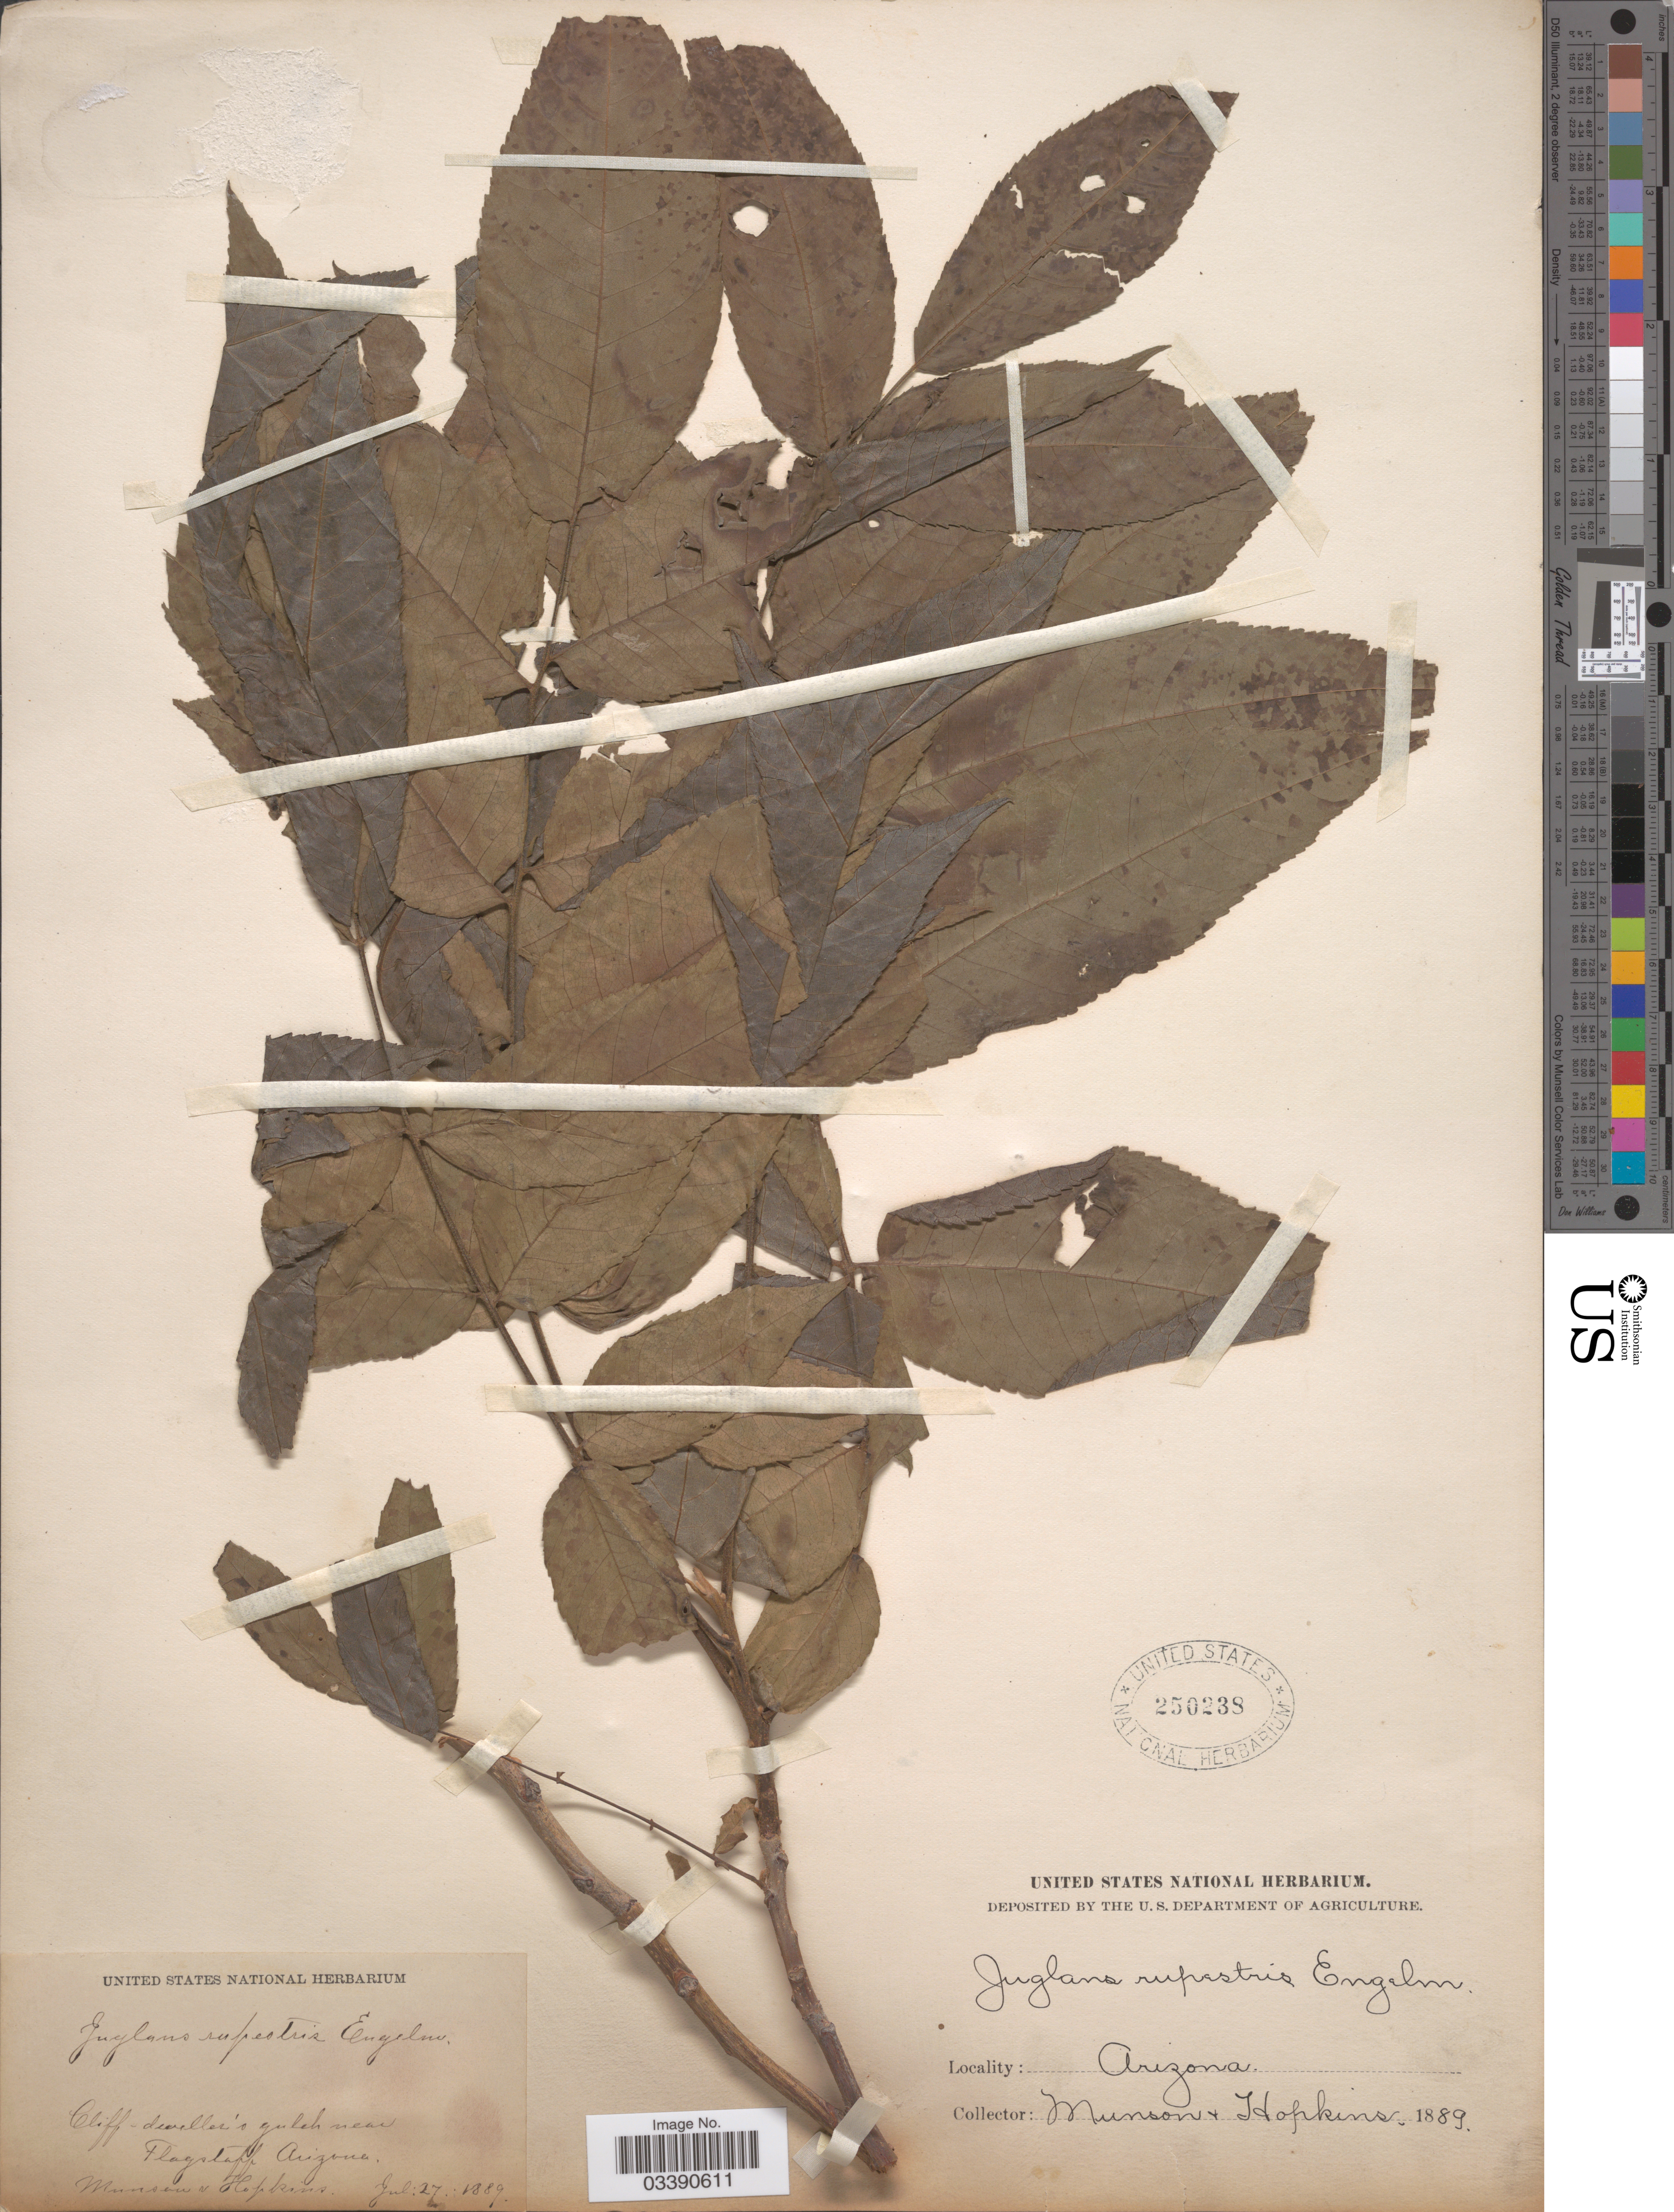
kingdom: Plantae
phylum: Tracheophyta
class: Magnoliopsida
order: Fagales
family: Juglandaceae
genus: Juglans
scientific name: Juglans major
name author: (Torr.) A. Heller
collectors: -. Munson & -- Hopkins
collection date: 1889-07-27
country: United States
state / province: Arizona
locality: Cliff - dweller's gulch near Flagstaff.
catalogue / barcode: US 250238